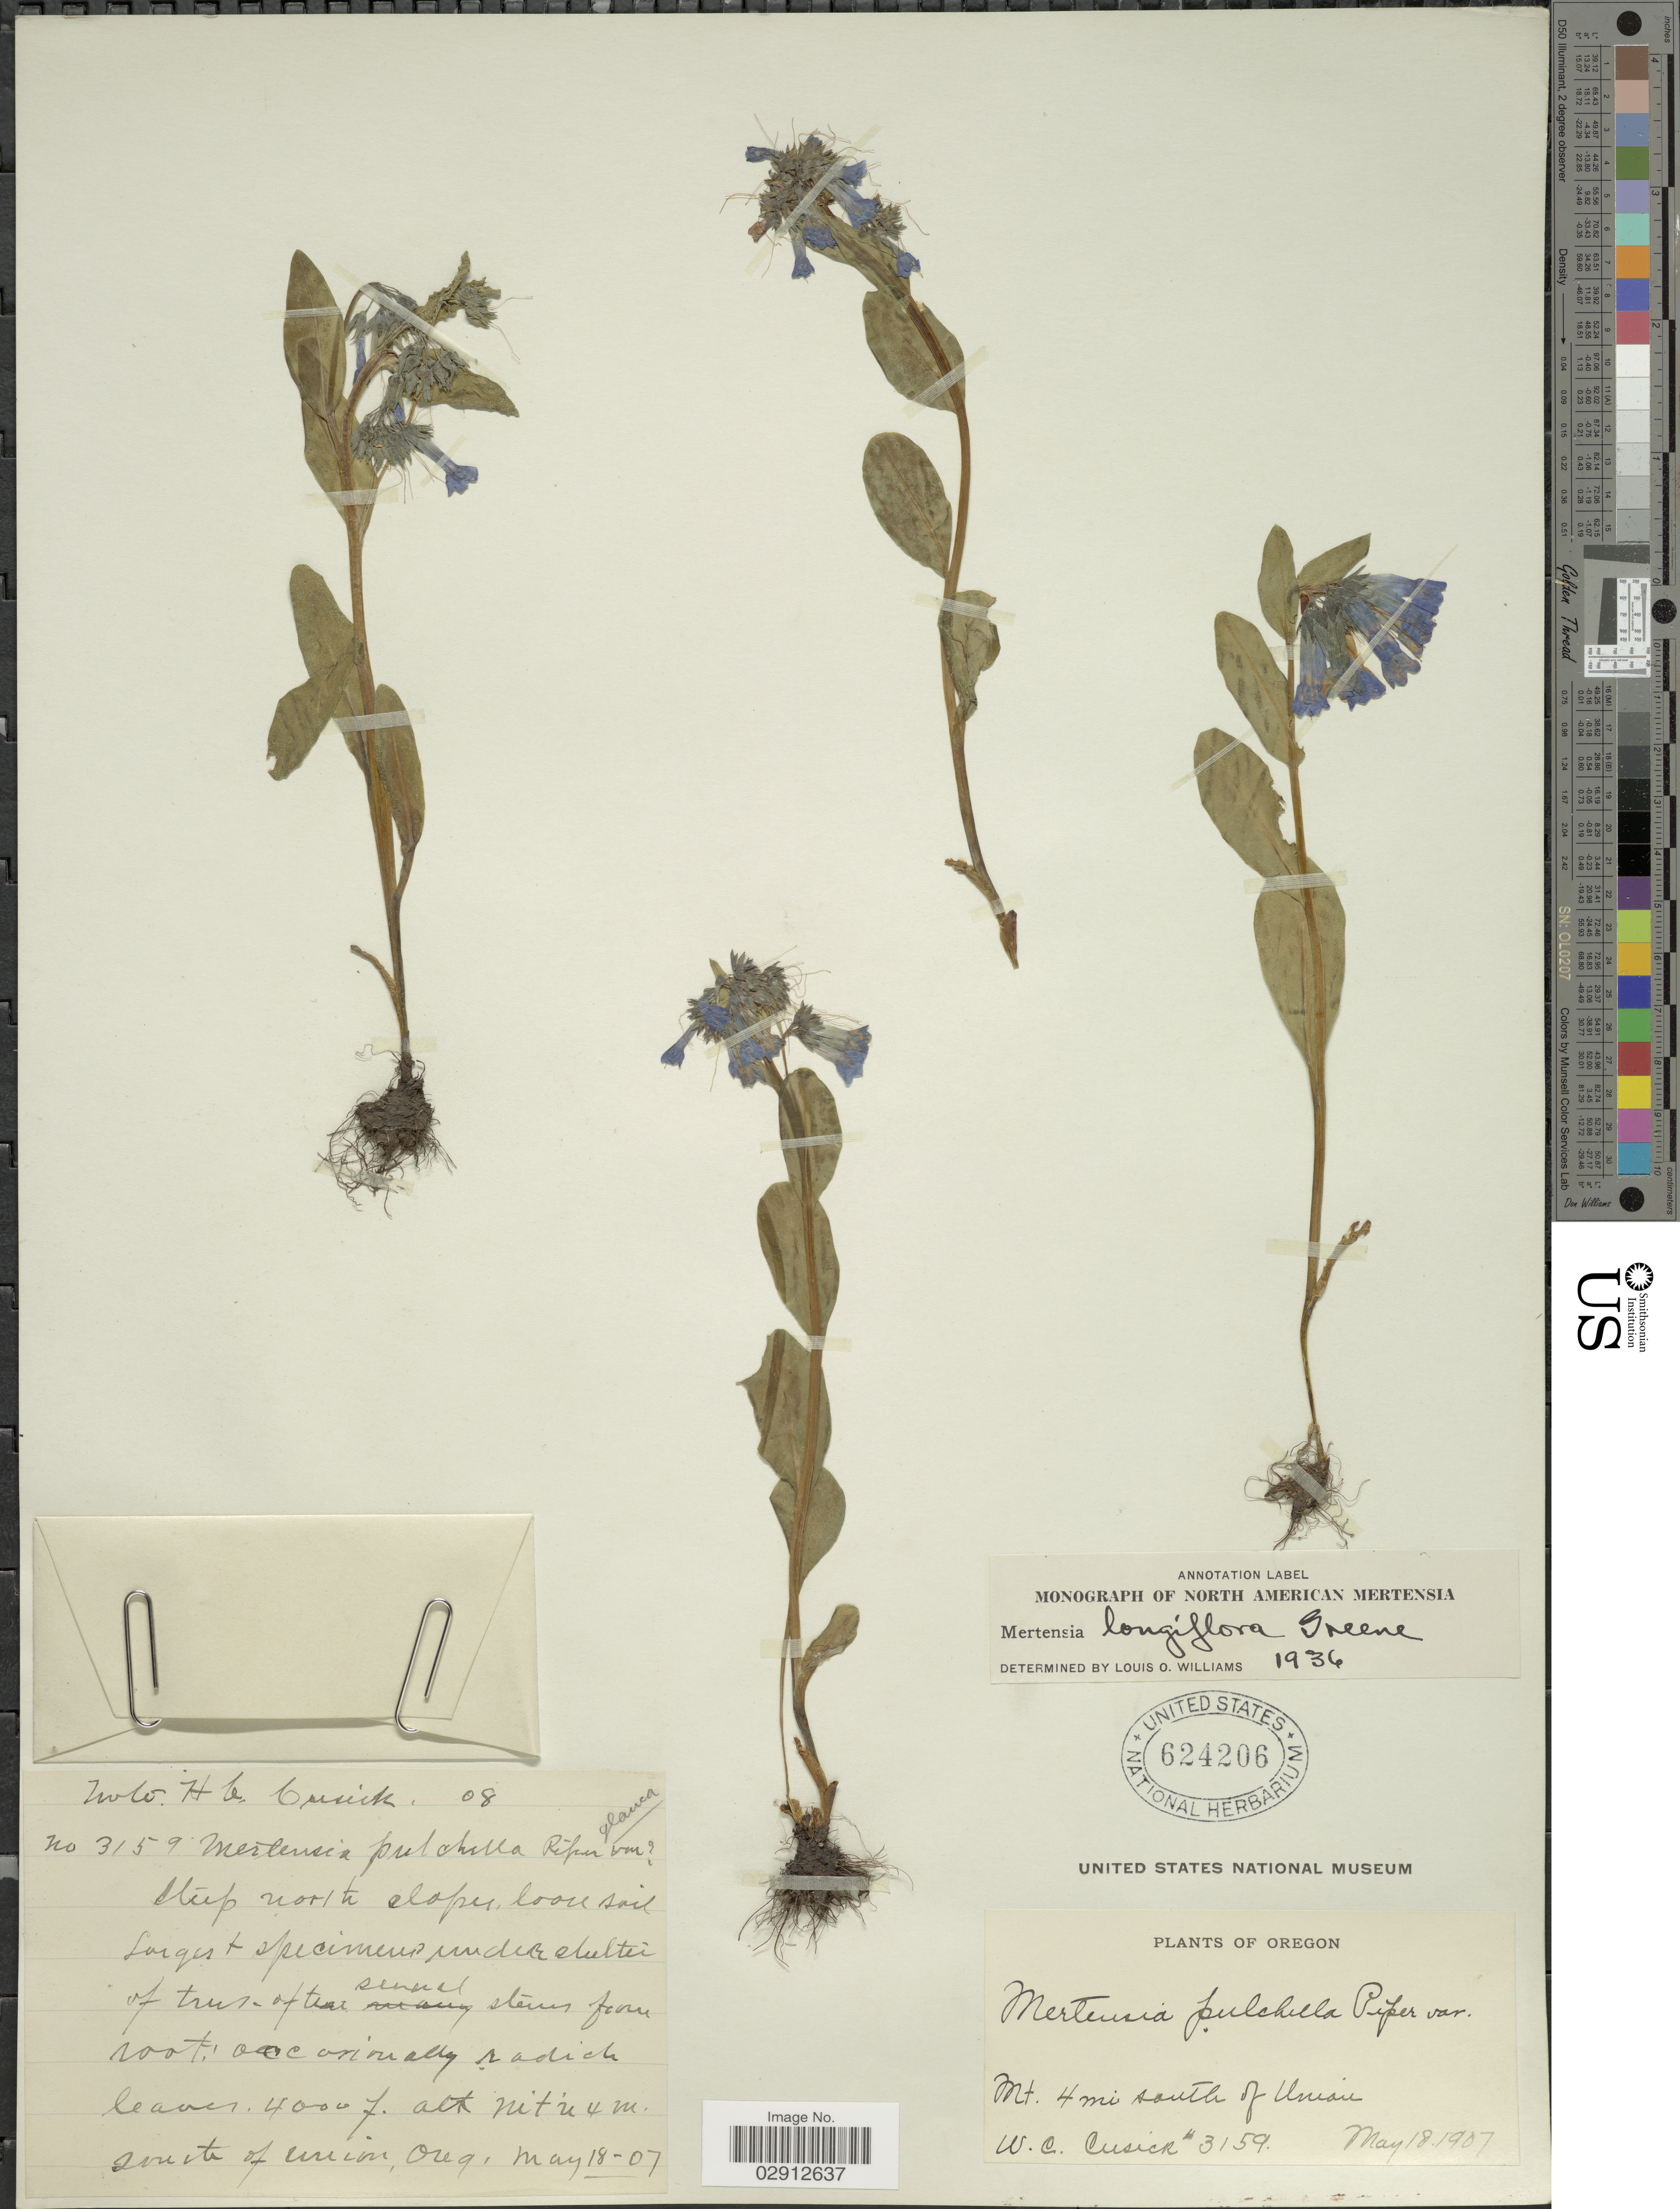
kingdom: Plantae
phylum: Tracheophyta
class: Magnoliopsida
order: Boraginales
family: Boraginaceae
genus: Mertensia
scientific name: Mertensia longiflora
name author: Rydb.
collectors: W. C. Cusick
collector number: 3159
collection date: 1937-05-18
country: United States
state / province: Oregon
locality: Mt. 4 mi south of Union.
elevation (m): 1219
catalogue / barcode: US 624206